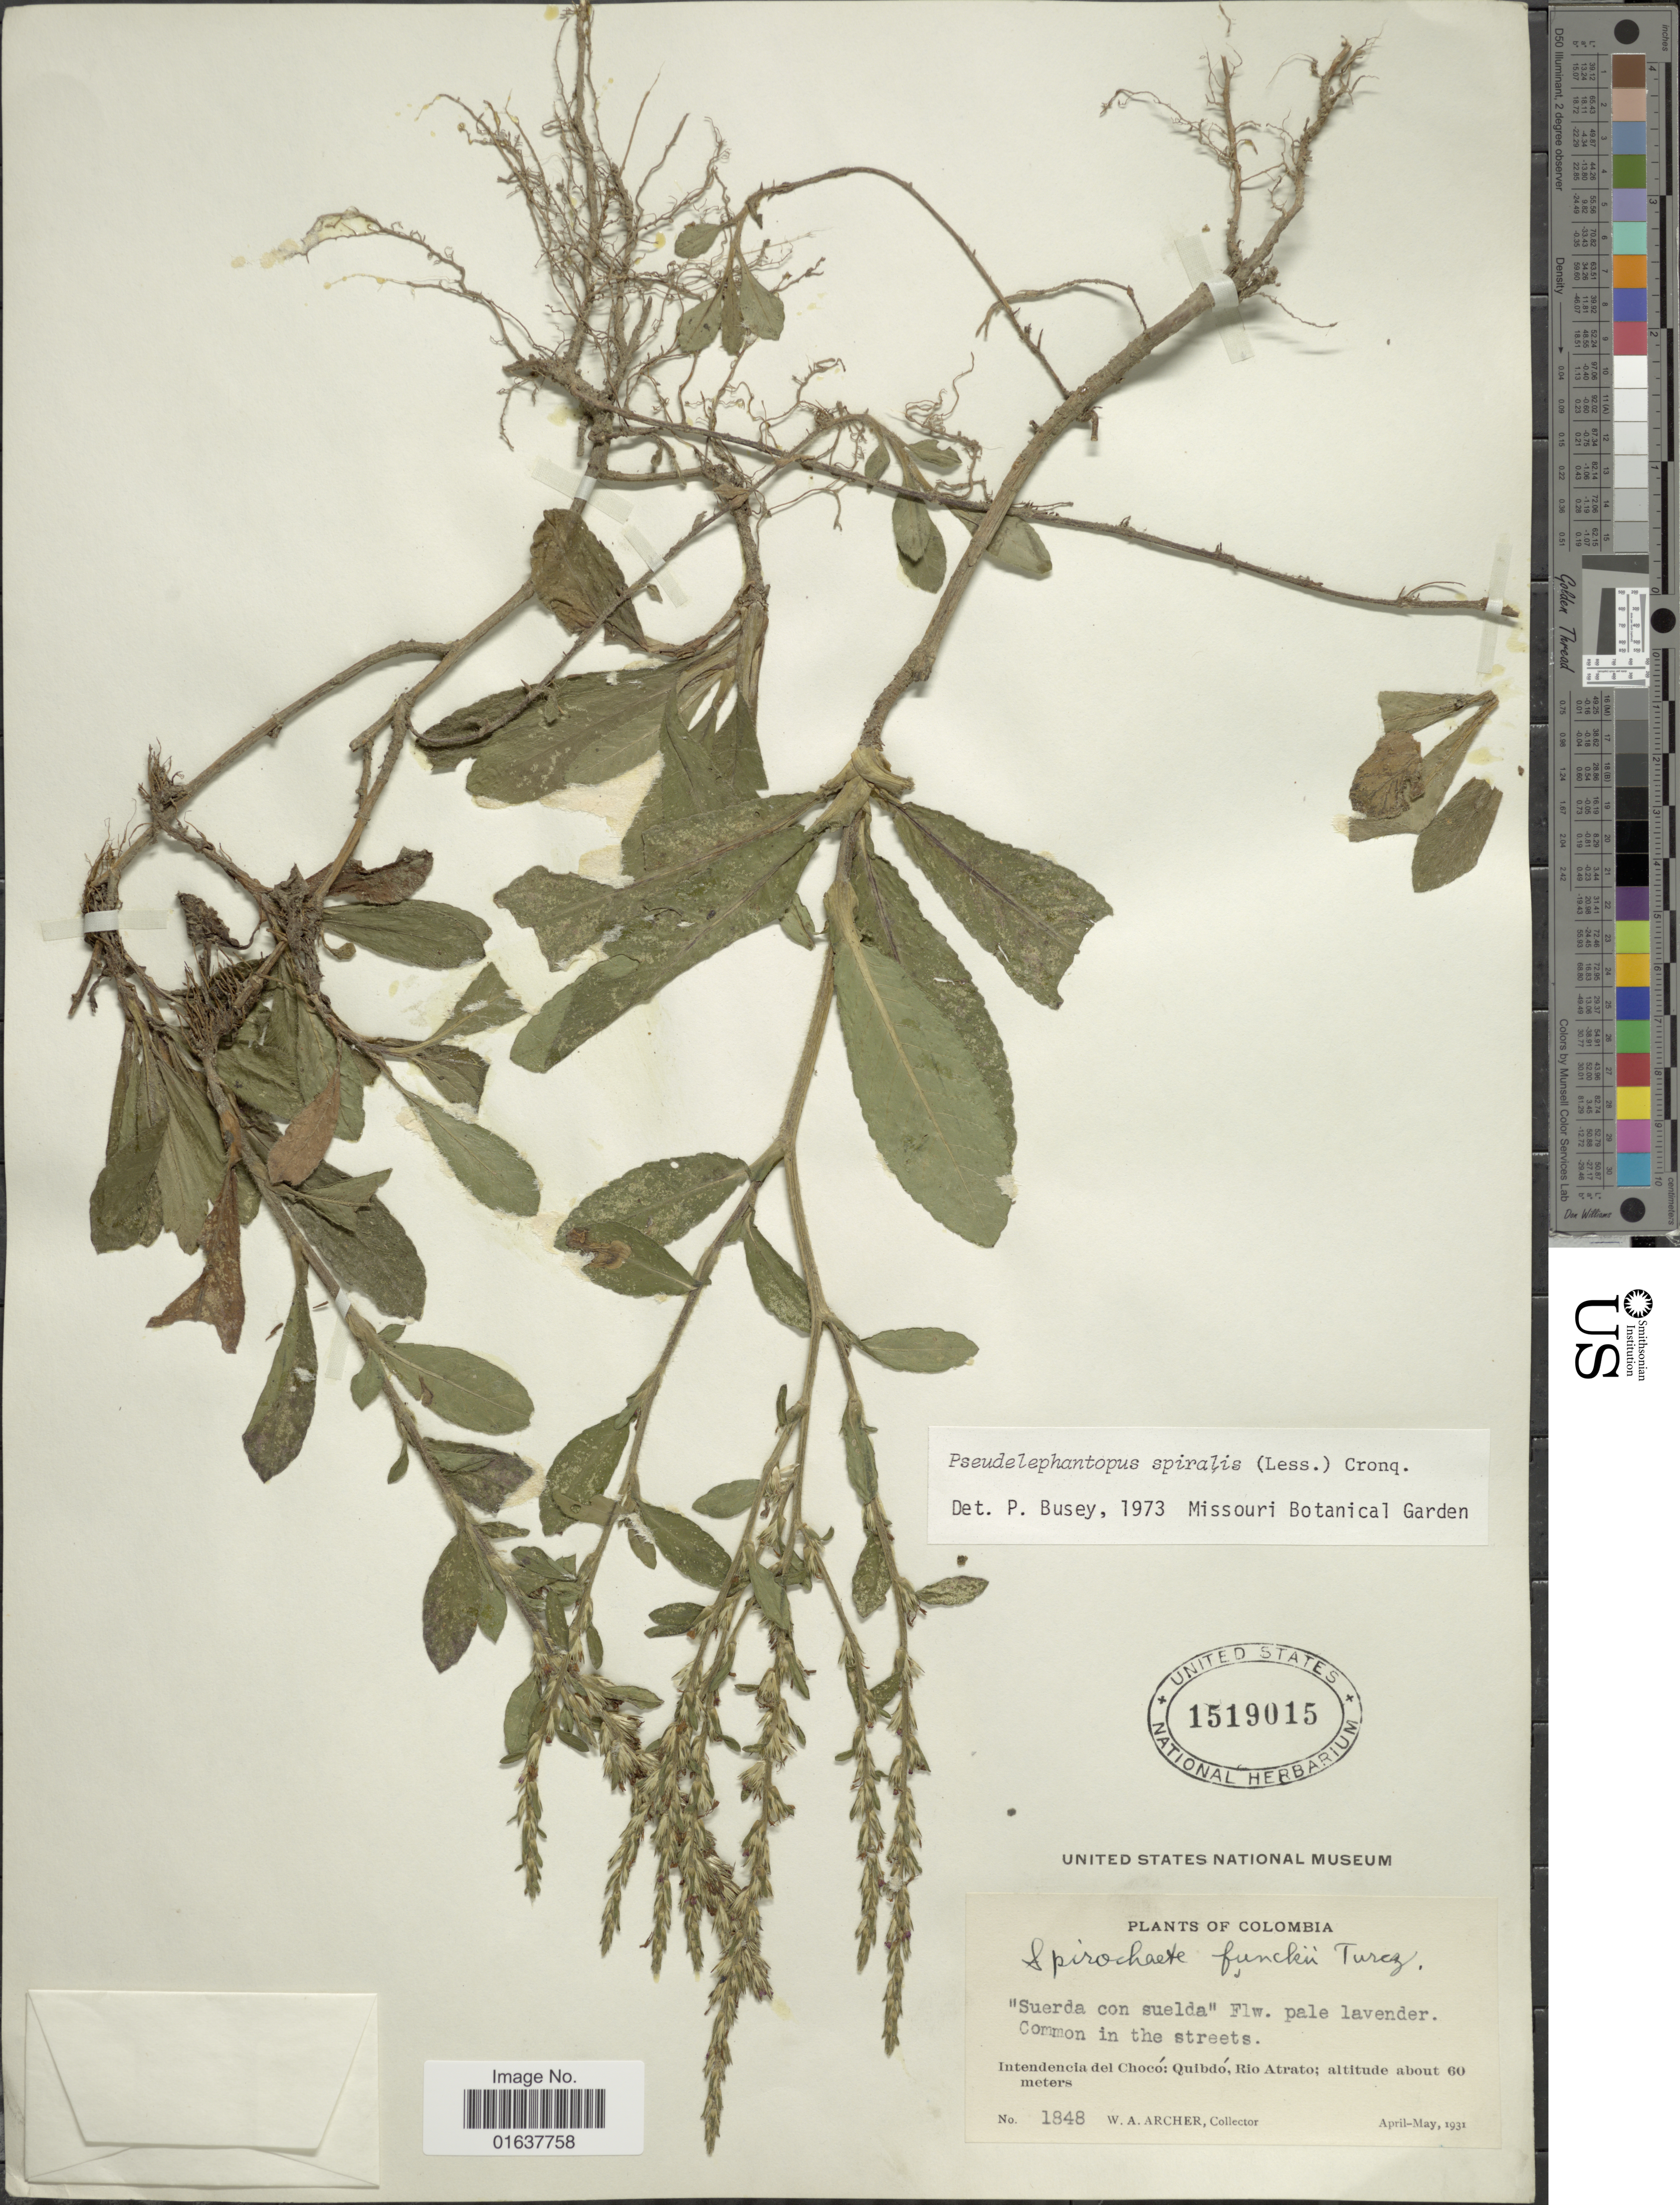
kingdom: Plantae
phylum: Tracheophyta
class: Magnoliopsida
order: Asterales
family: Asteraceae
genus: Pseudelephantopus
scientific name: Pseudelephantopus spiralis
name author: (Less.) Cronquist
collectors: W. A. Archer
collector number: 1848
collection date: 1931-04/1931-05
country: Colombia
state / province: Chocó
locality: Intendencia del Choco: Quibdo, Rio Atratos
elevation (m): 60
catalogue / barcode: US 1519015